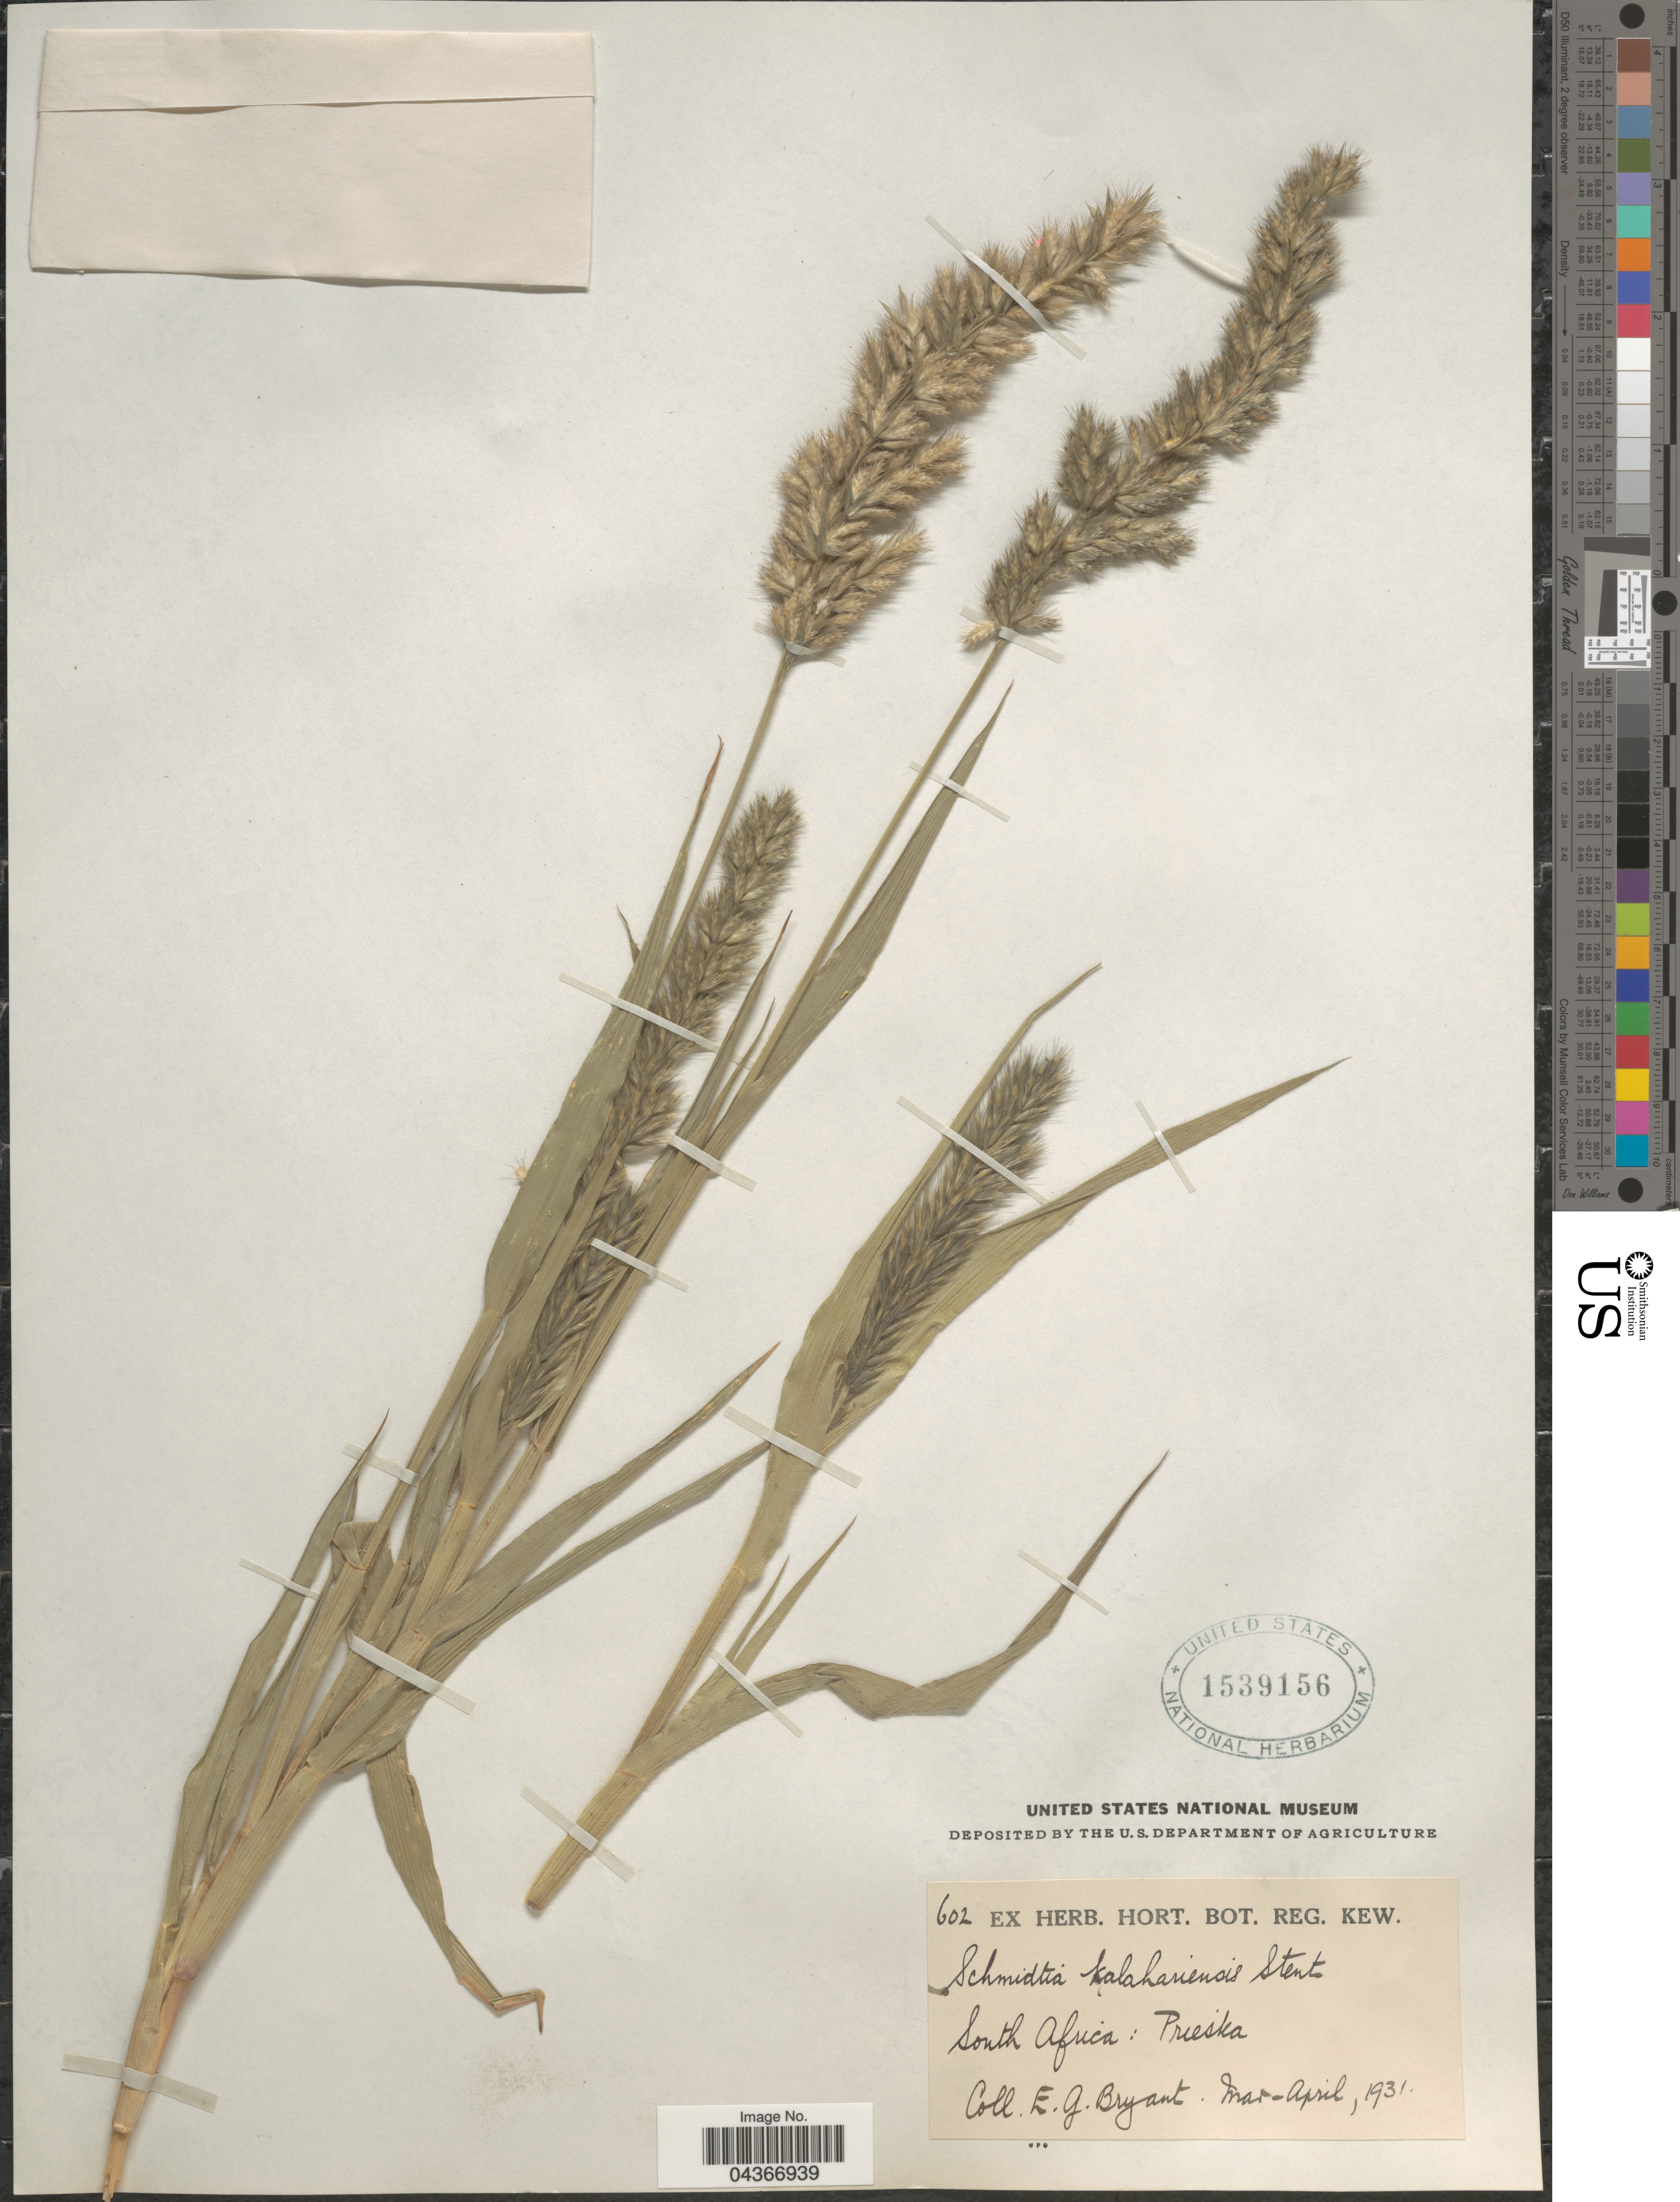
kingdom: Plantae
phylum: Tracheophyta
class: Liliopsida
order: Poales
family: Poaceae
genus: Schmidtia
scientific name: Schmidtia kalahariensis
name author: Stent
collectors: E. Bryant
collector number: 602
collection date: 1931-03/1931-04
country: South Africa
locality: Prieska.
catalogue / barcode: US 1539156